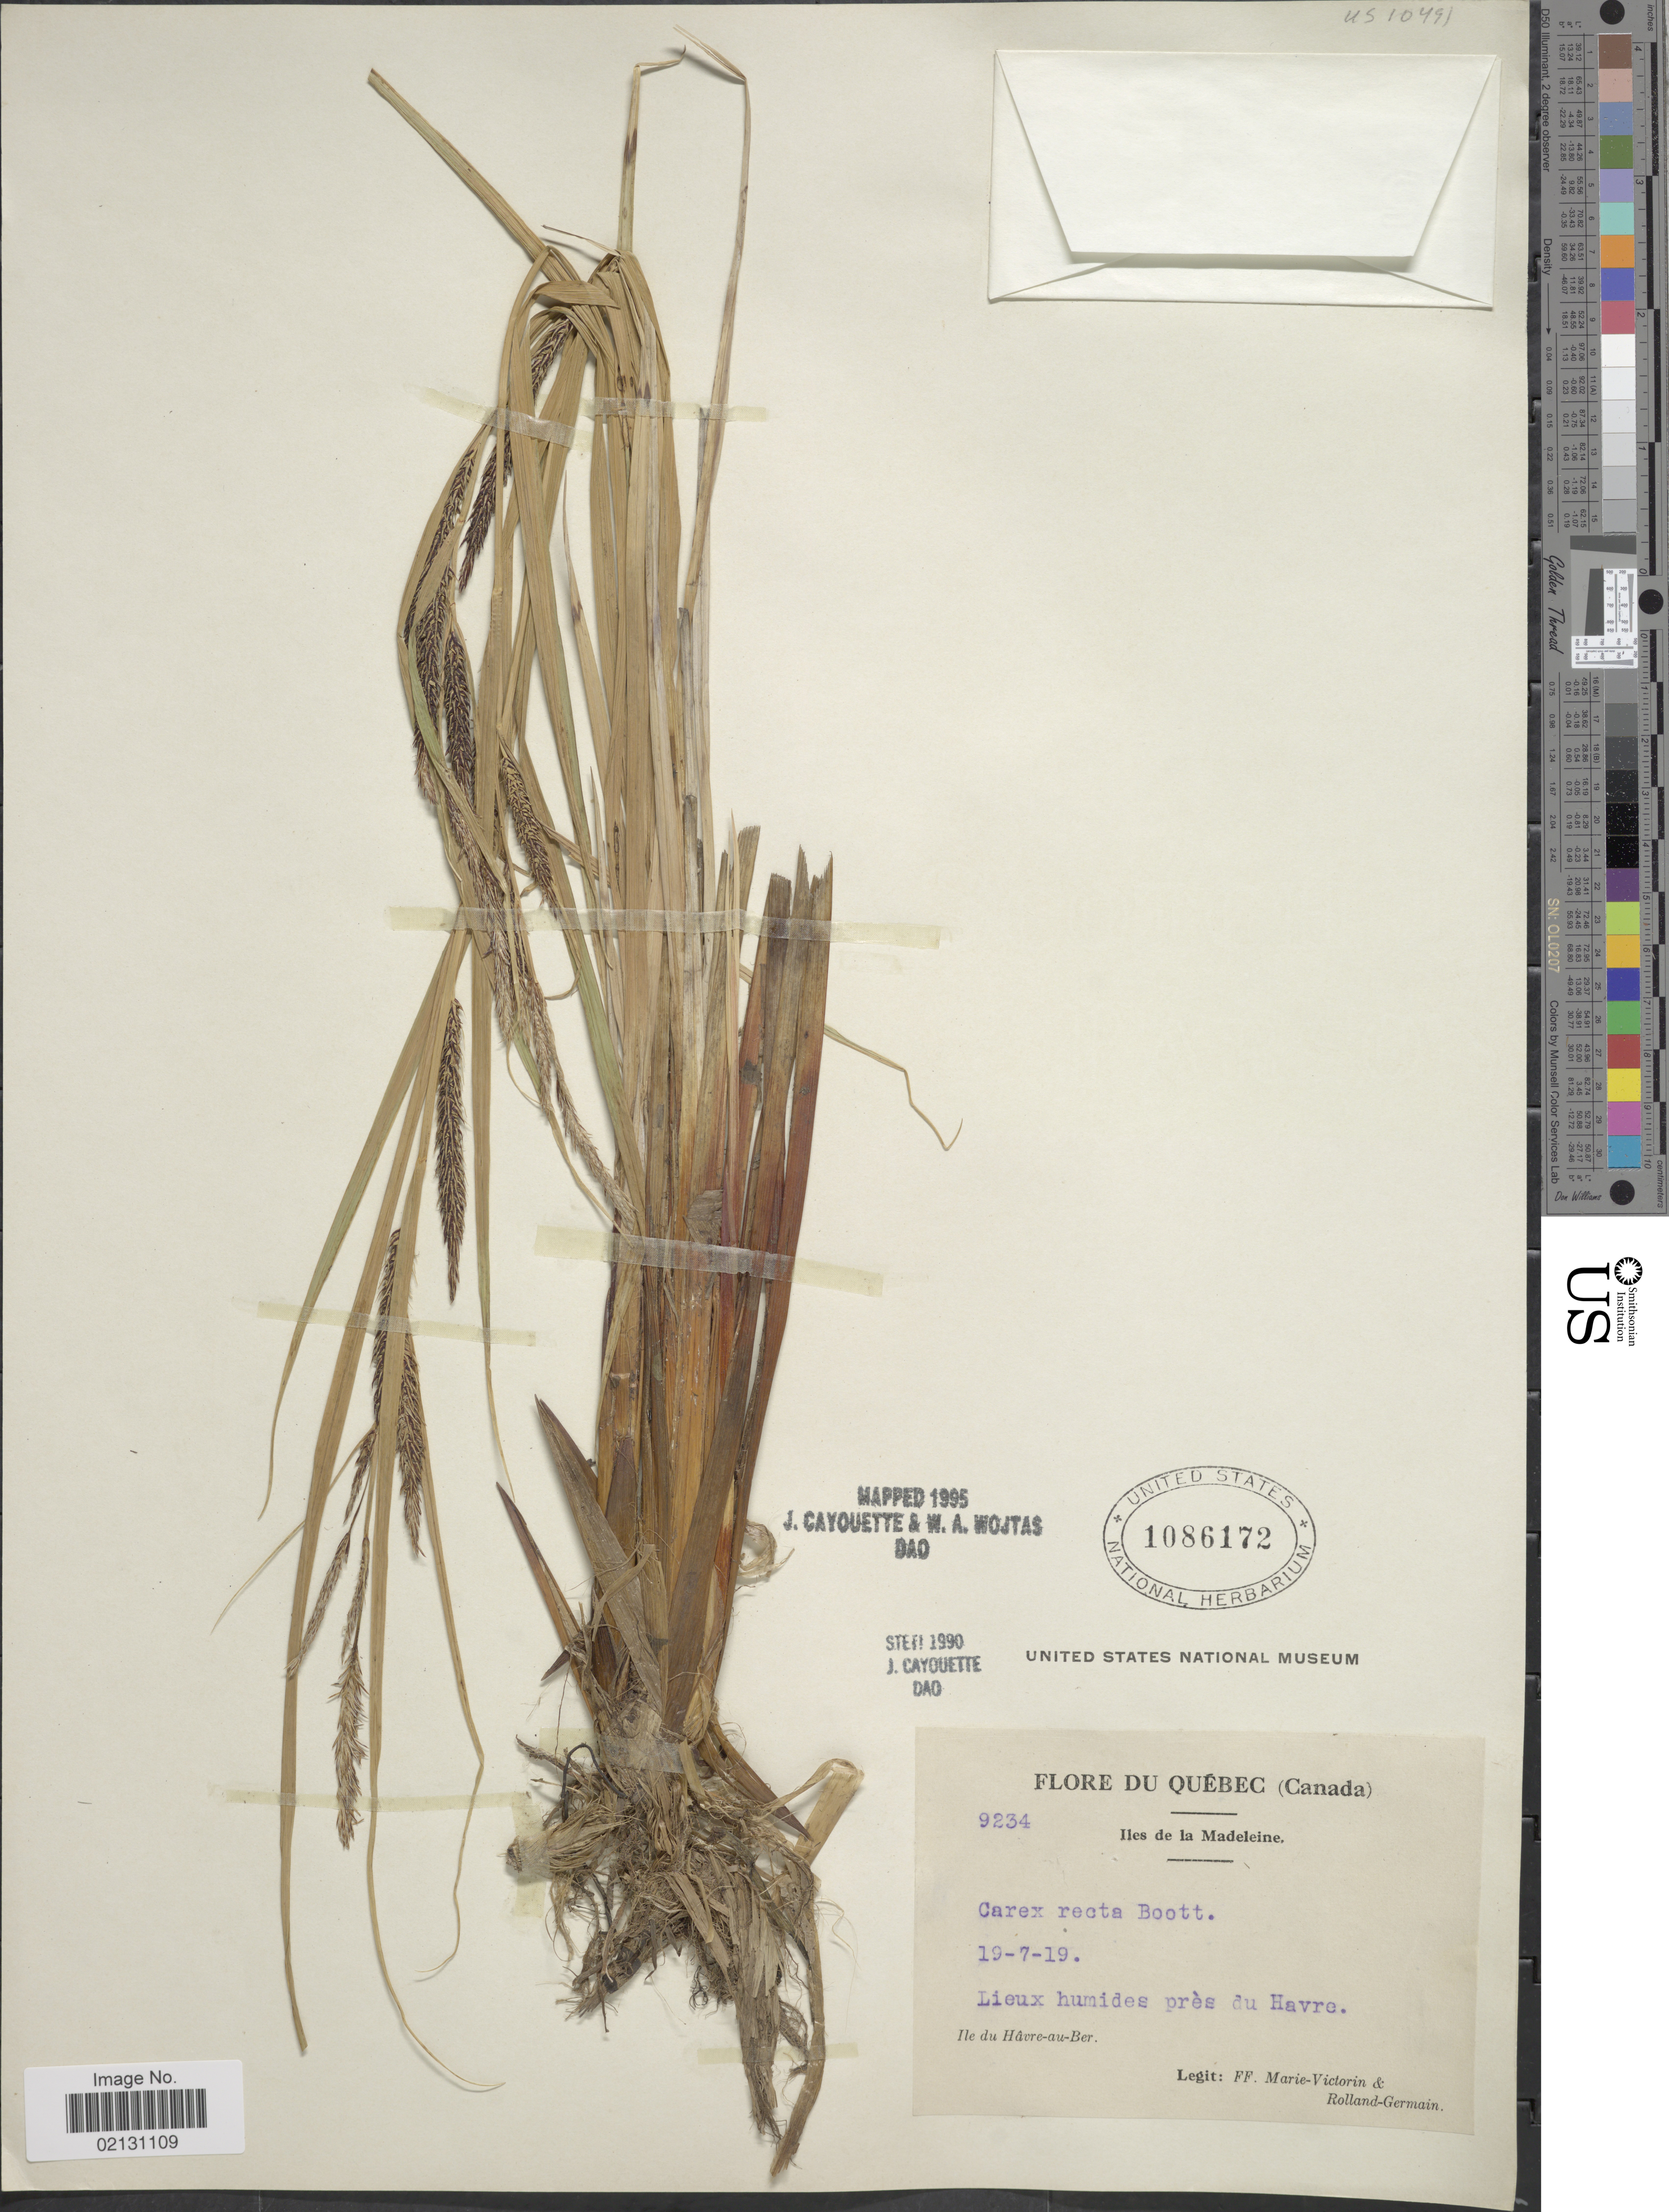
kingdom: Plantae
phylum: Tracheophyta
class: Liliopsida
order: Poales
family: Cyperaceae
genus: Carex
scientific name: Carex recta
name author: Boott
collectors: F. Marie-Victorin & Rolland-Germain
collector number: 9234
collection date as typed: Transcribed d/m/y: 19/7/19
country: Canada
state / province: Quebec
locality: Iles de la Madeleine, Lieux humides près du Havre, Ile du Hâvre-au-Ber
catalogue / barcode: US 1086172